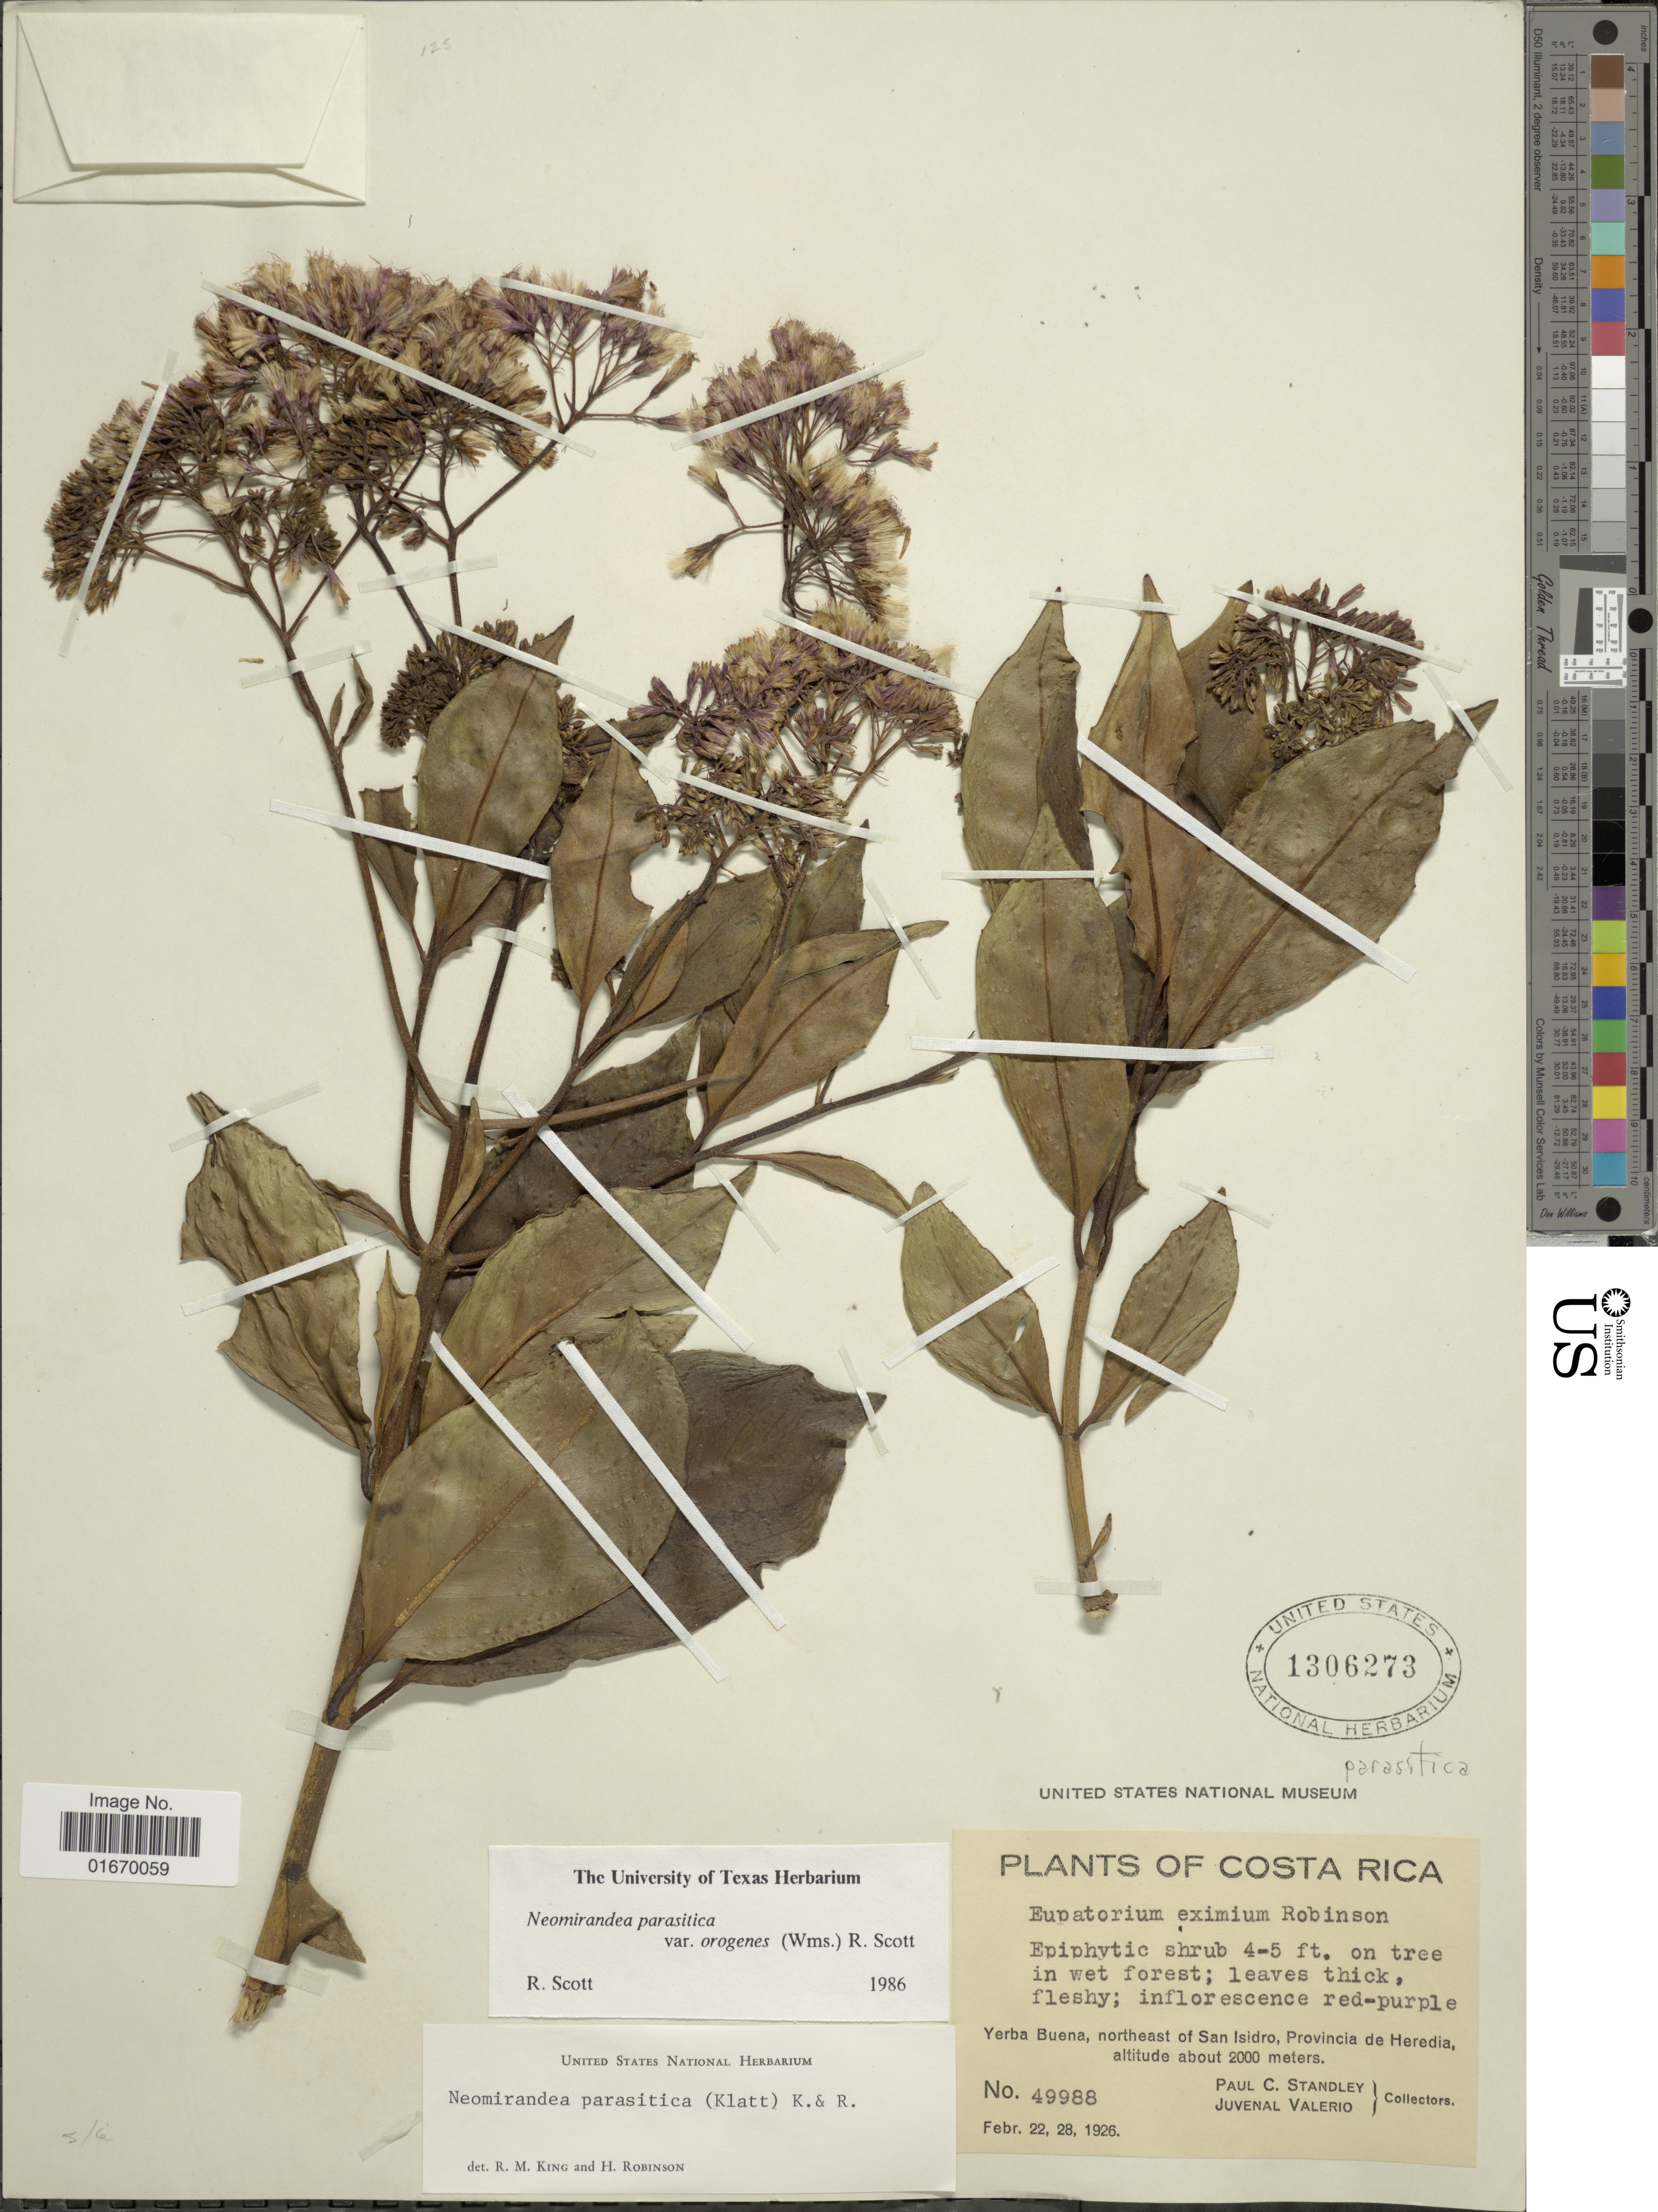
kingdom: Plantae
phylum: Tracheophyta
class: Magnoliopsida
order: Asterales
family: Asteraceae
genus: Neomirandea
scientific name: Neomirandea parasitica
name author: (Klatt) R.M. King & H. Rob.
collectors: P. C. Standley & J. Valerio R.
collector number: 49988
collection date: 1926-02-22/1926-02-28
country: Costa Rica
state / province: Heredia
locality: Yerba Buena, northeast of San Isidro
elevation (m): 2000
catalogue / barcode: US 1306273